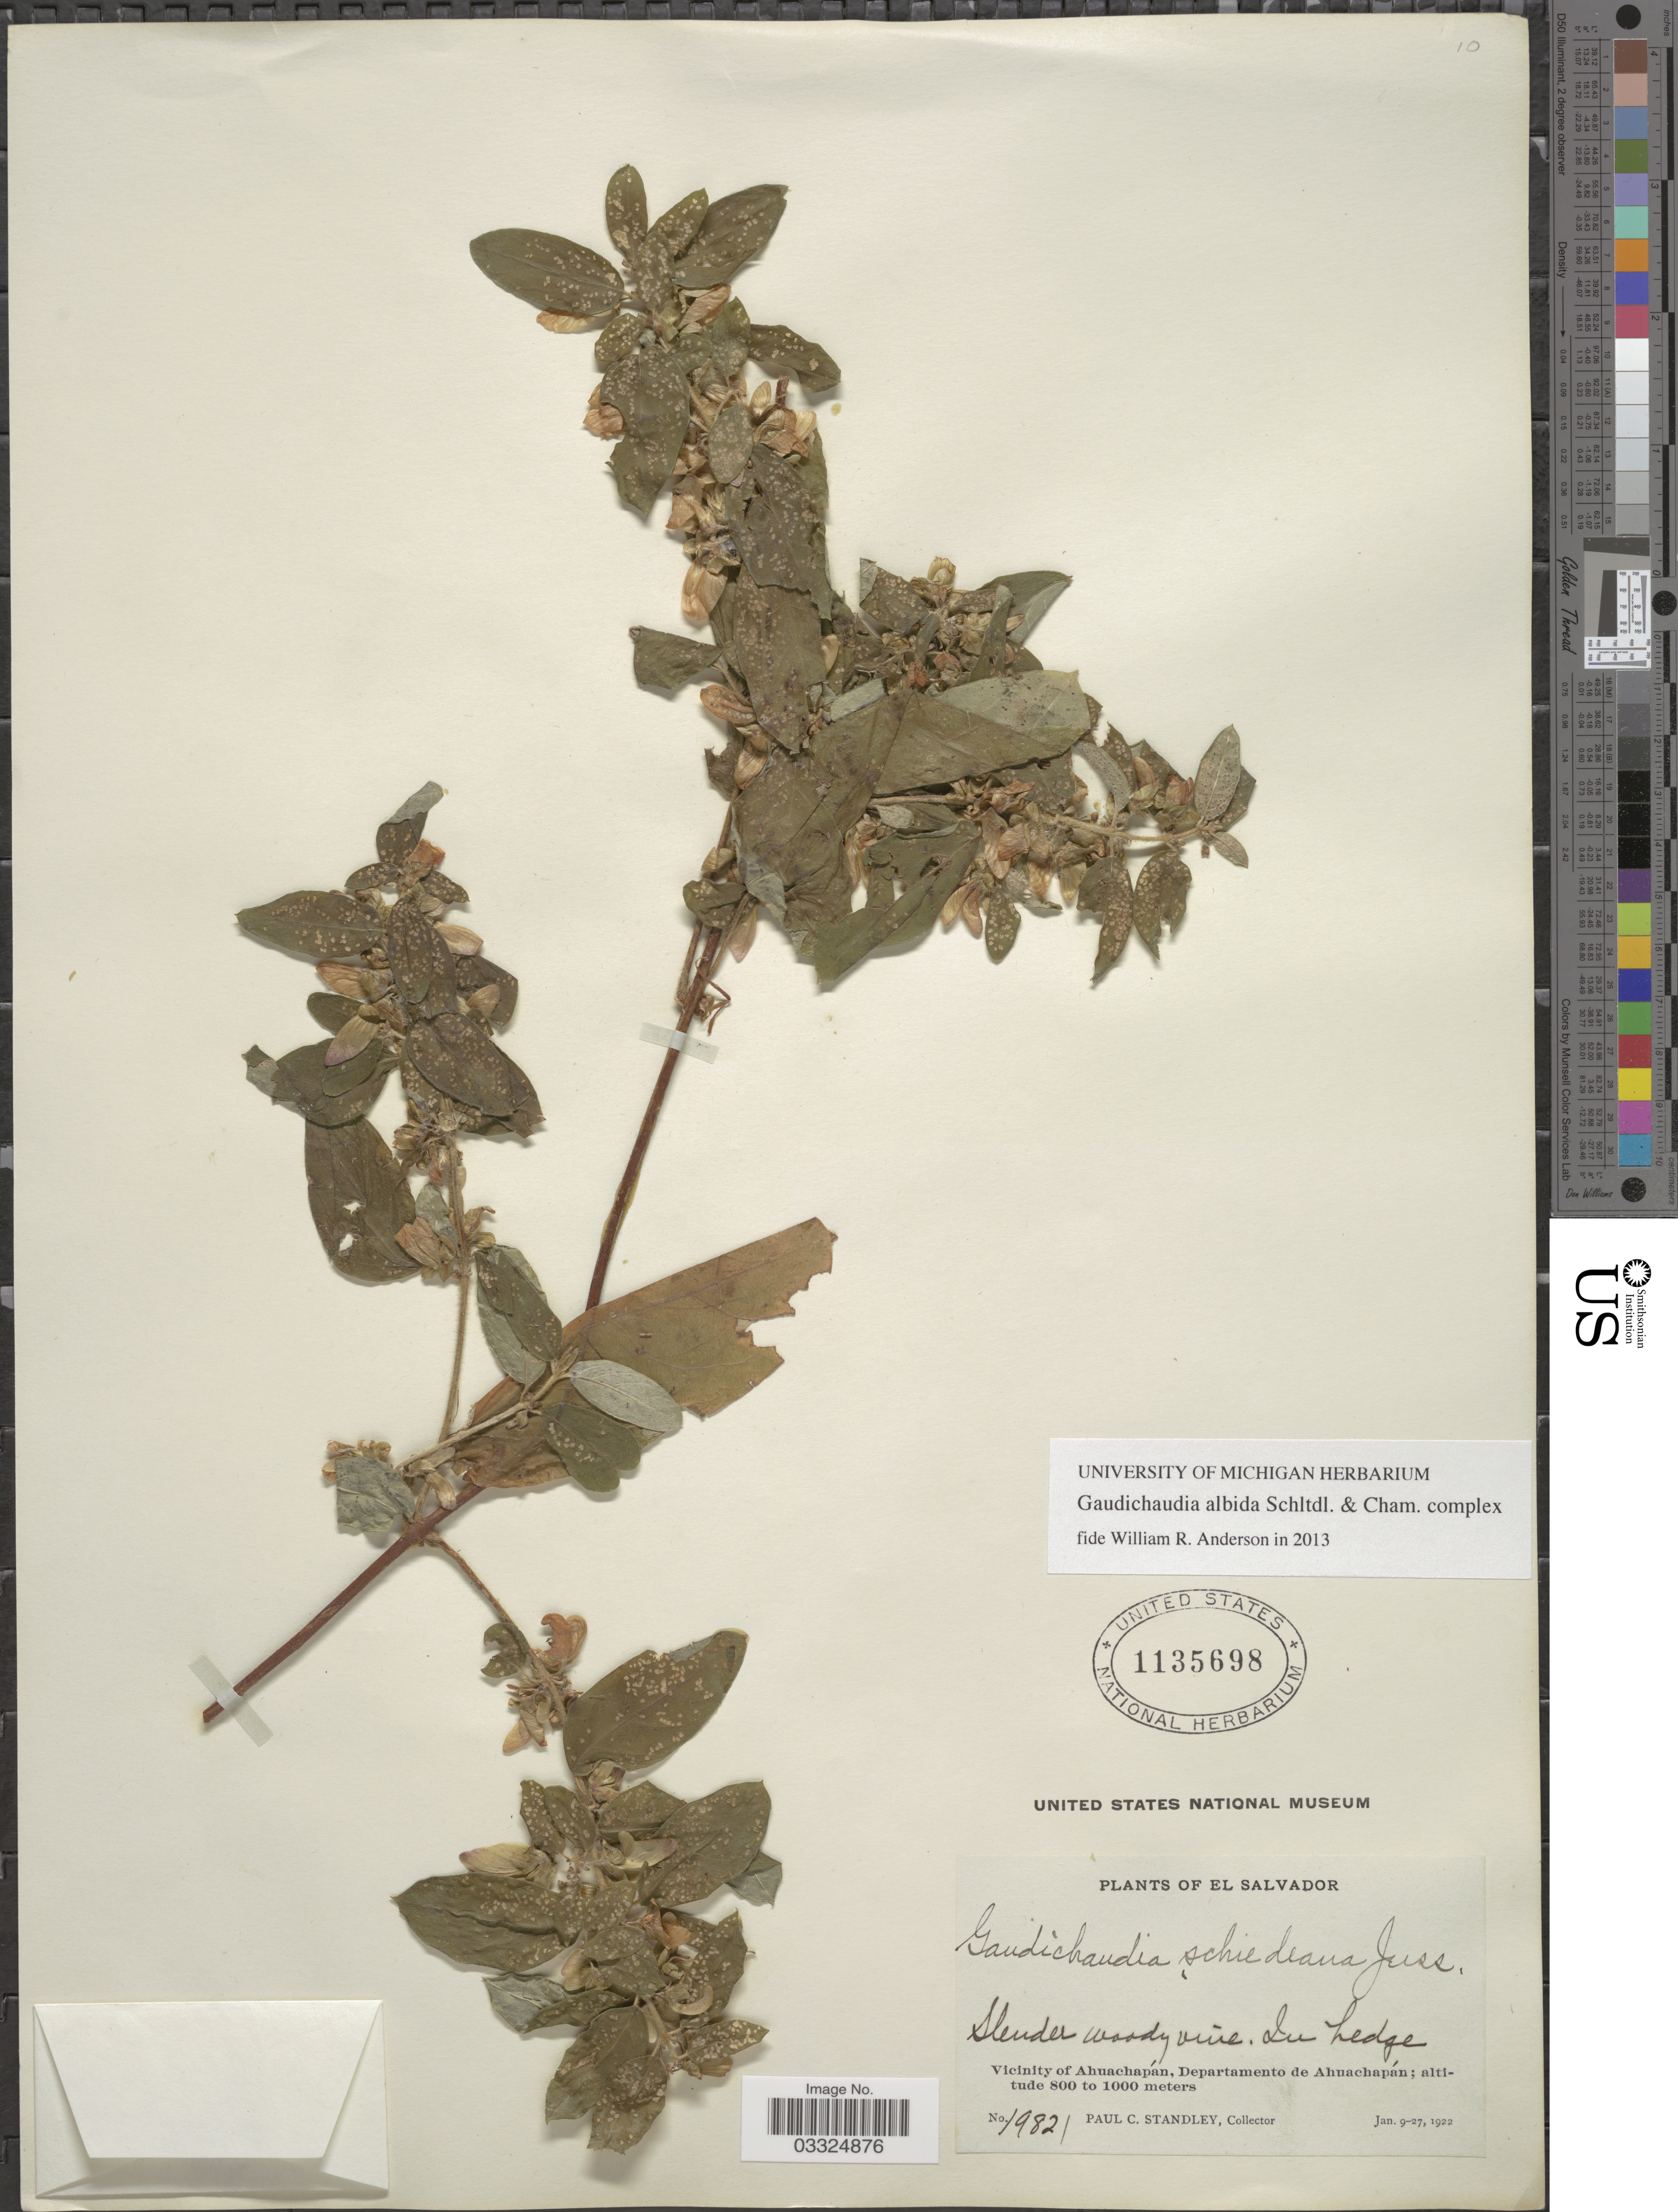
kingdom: Plantae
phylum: Tracheophyta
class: Magnoliopsida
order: Malpighiales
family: Malpighiaceae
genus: Gaudichaudia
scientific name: Gaudichaudia albida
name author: Schltdl. & Cham.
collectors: P. C. Standley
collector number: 19821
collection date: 1922-01-09/1922-01-27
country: El Salvador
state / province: Ahuachapan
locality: Vicinity of Ahuachapán, Departamento de Ahuachapán.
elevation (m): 800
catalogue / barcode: US 1135698